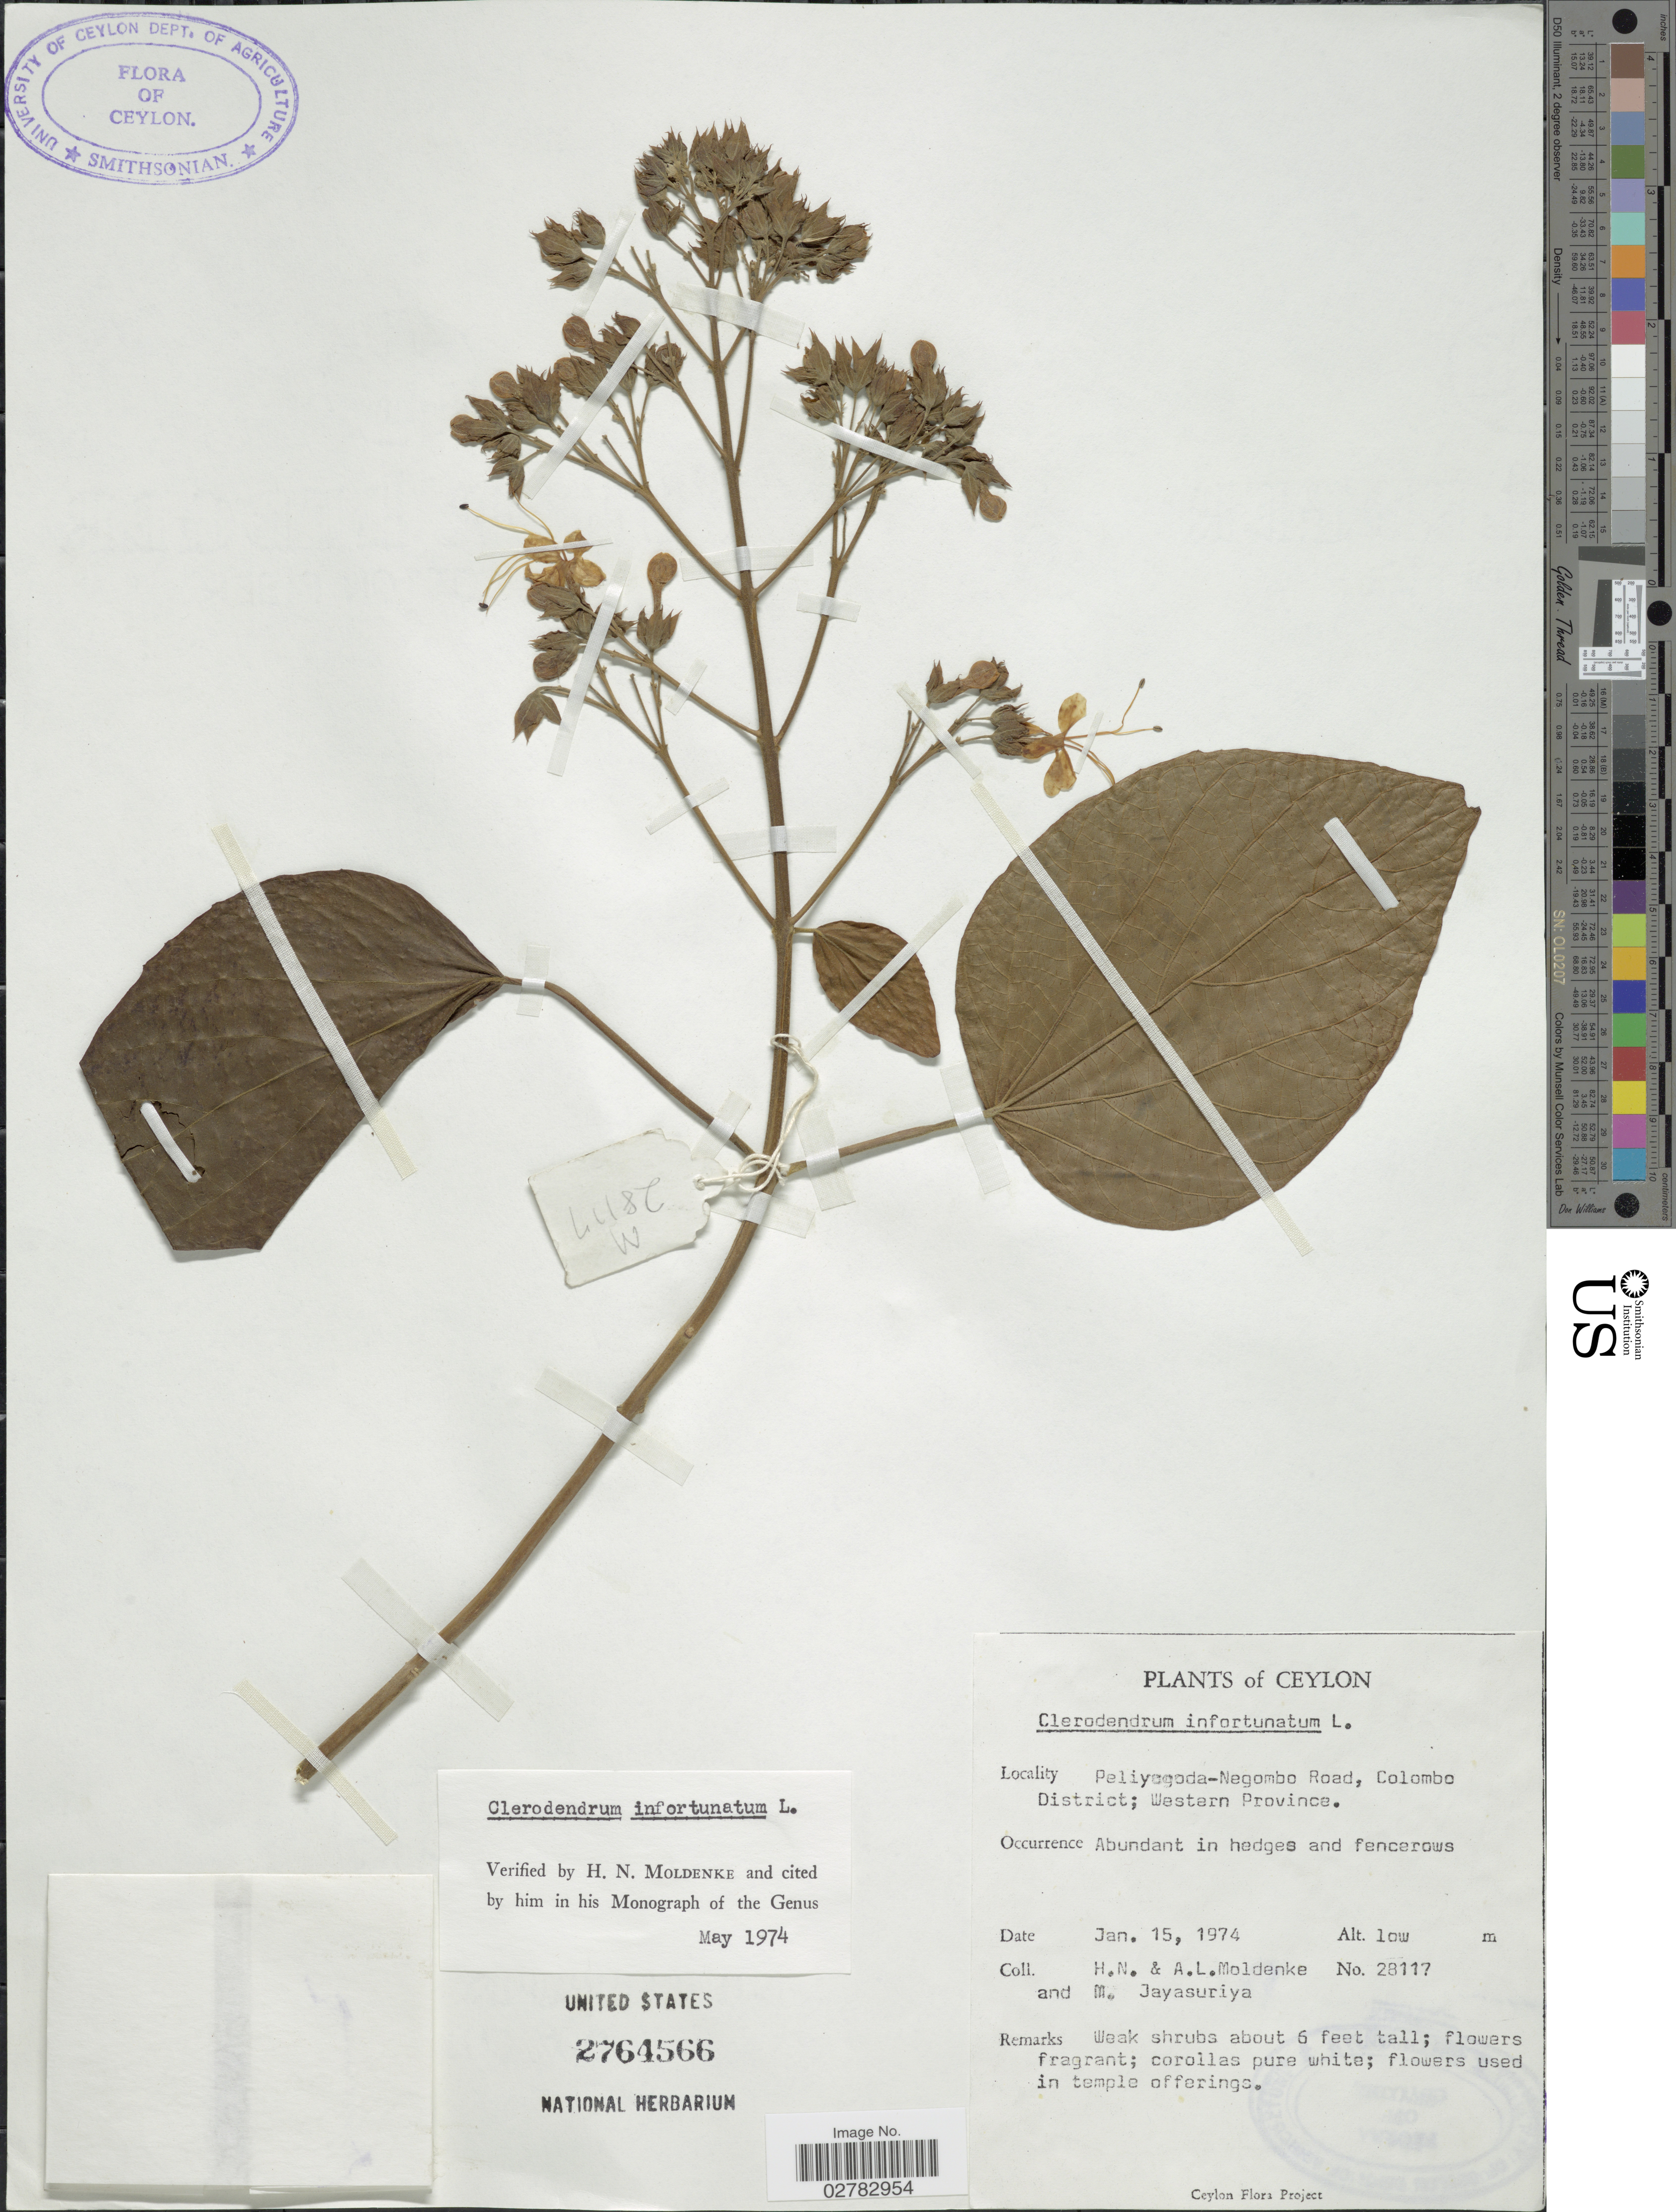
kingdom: Plantae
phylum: Tracheophyta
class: Magnoliopsida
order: Lamiales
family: Lamiaceae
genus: Clerodendrum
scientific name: Clerodendrum infortunatum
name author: L.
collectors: H. N. Moldenke, A. L. Moldenke & M. Jayasuriya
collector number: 28117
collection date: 1974-01-15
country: Sri Lanka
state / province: Western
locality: Ceylon. Peliyegoda-Negombo Road, Colombo District.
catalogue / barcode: US 2764566